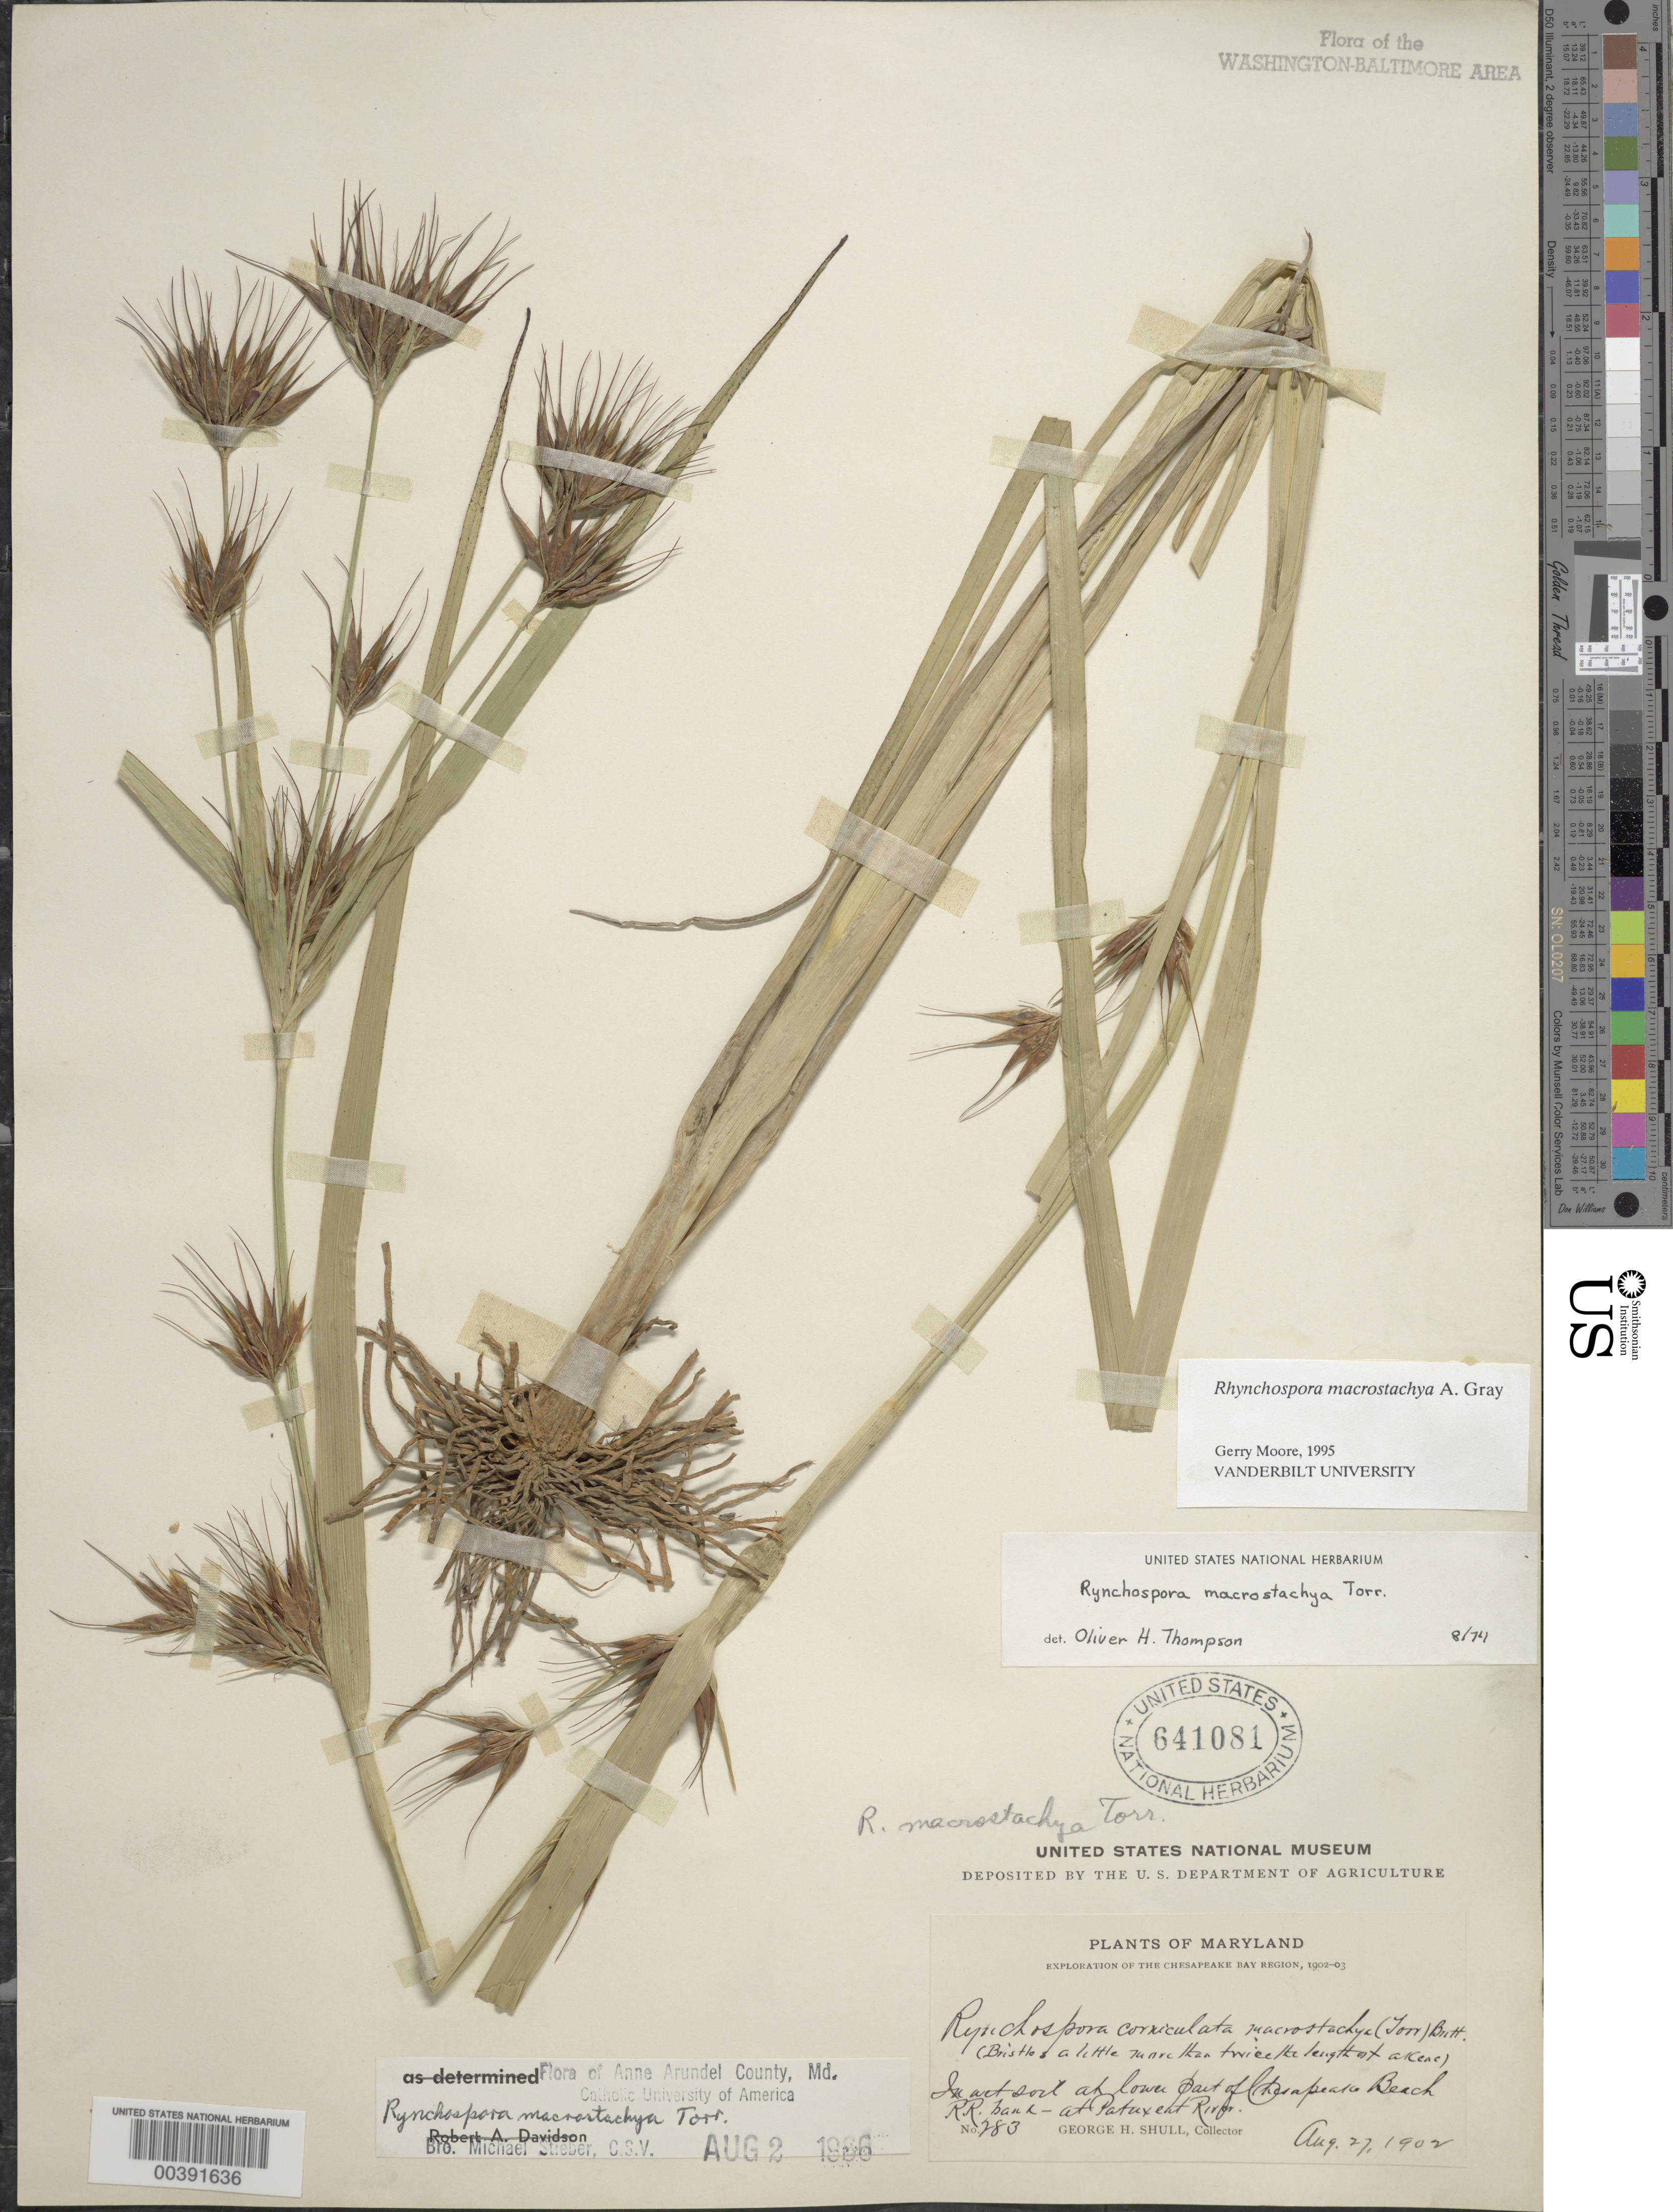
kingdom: Plantae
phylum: Tracheophyta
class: Liliopsida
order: Poales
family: Cyperaceae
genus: Rhynchospora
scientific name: Rhynchospora macrostachya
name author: Torr. ex A. Gray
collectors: G. H. Shull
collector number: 283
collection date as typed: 27 Aug 1902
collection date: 1902-08-27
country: United States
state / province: Maryland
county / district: Calvert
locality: Chesapeake Beach Railroad, at Patuxent River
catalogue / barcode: US 641081